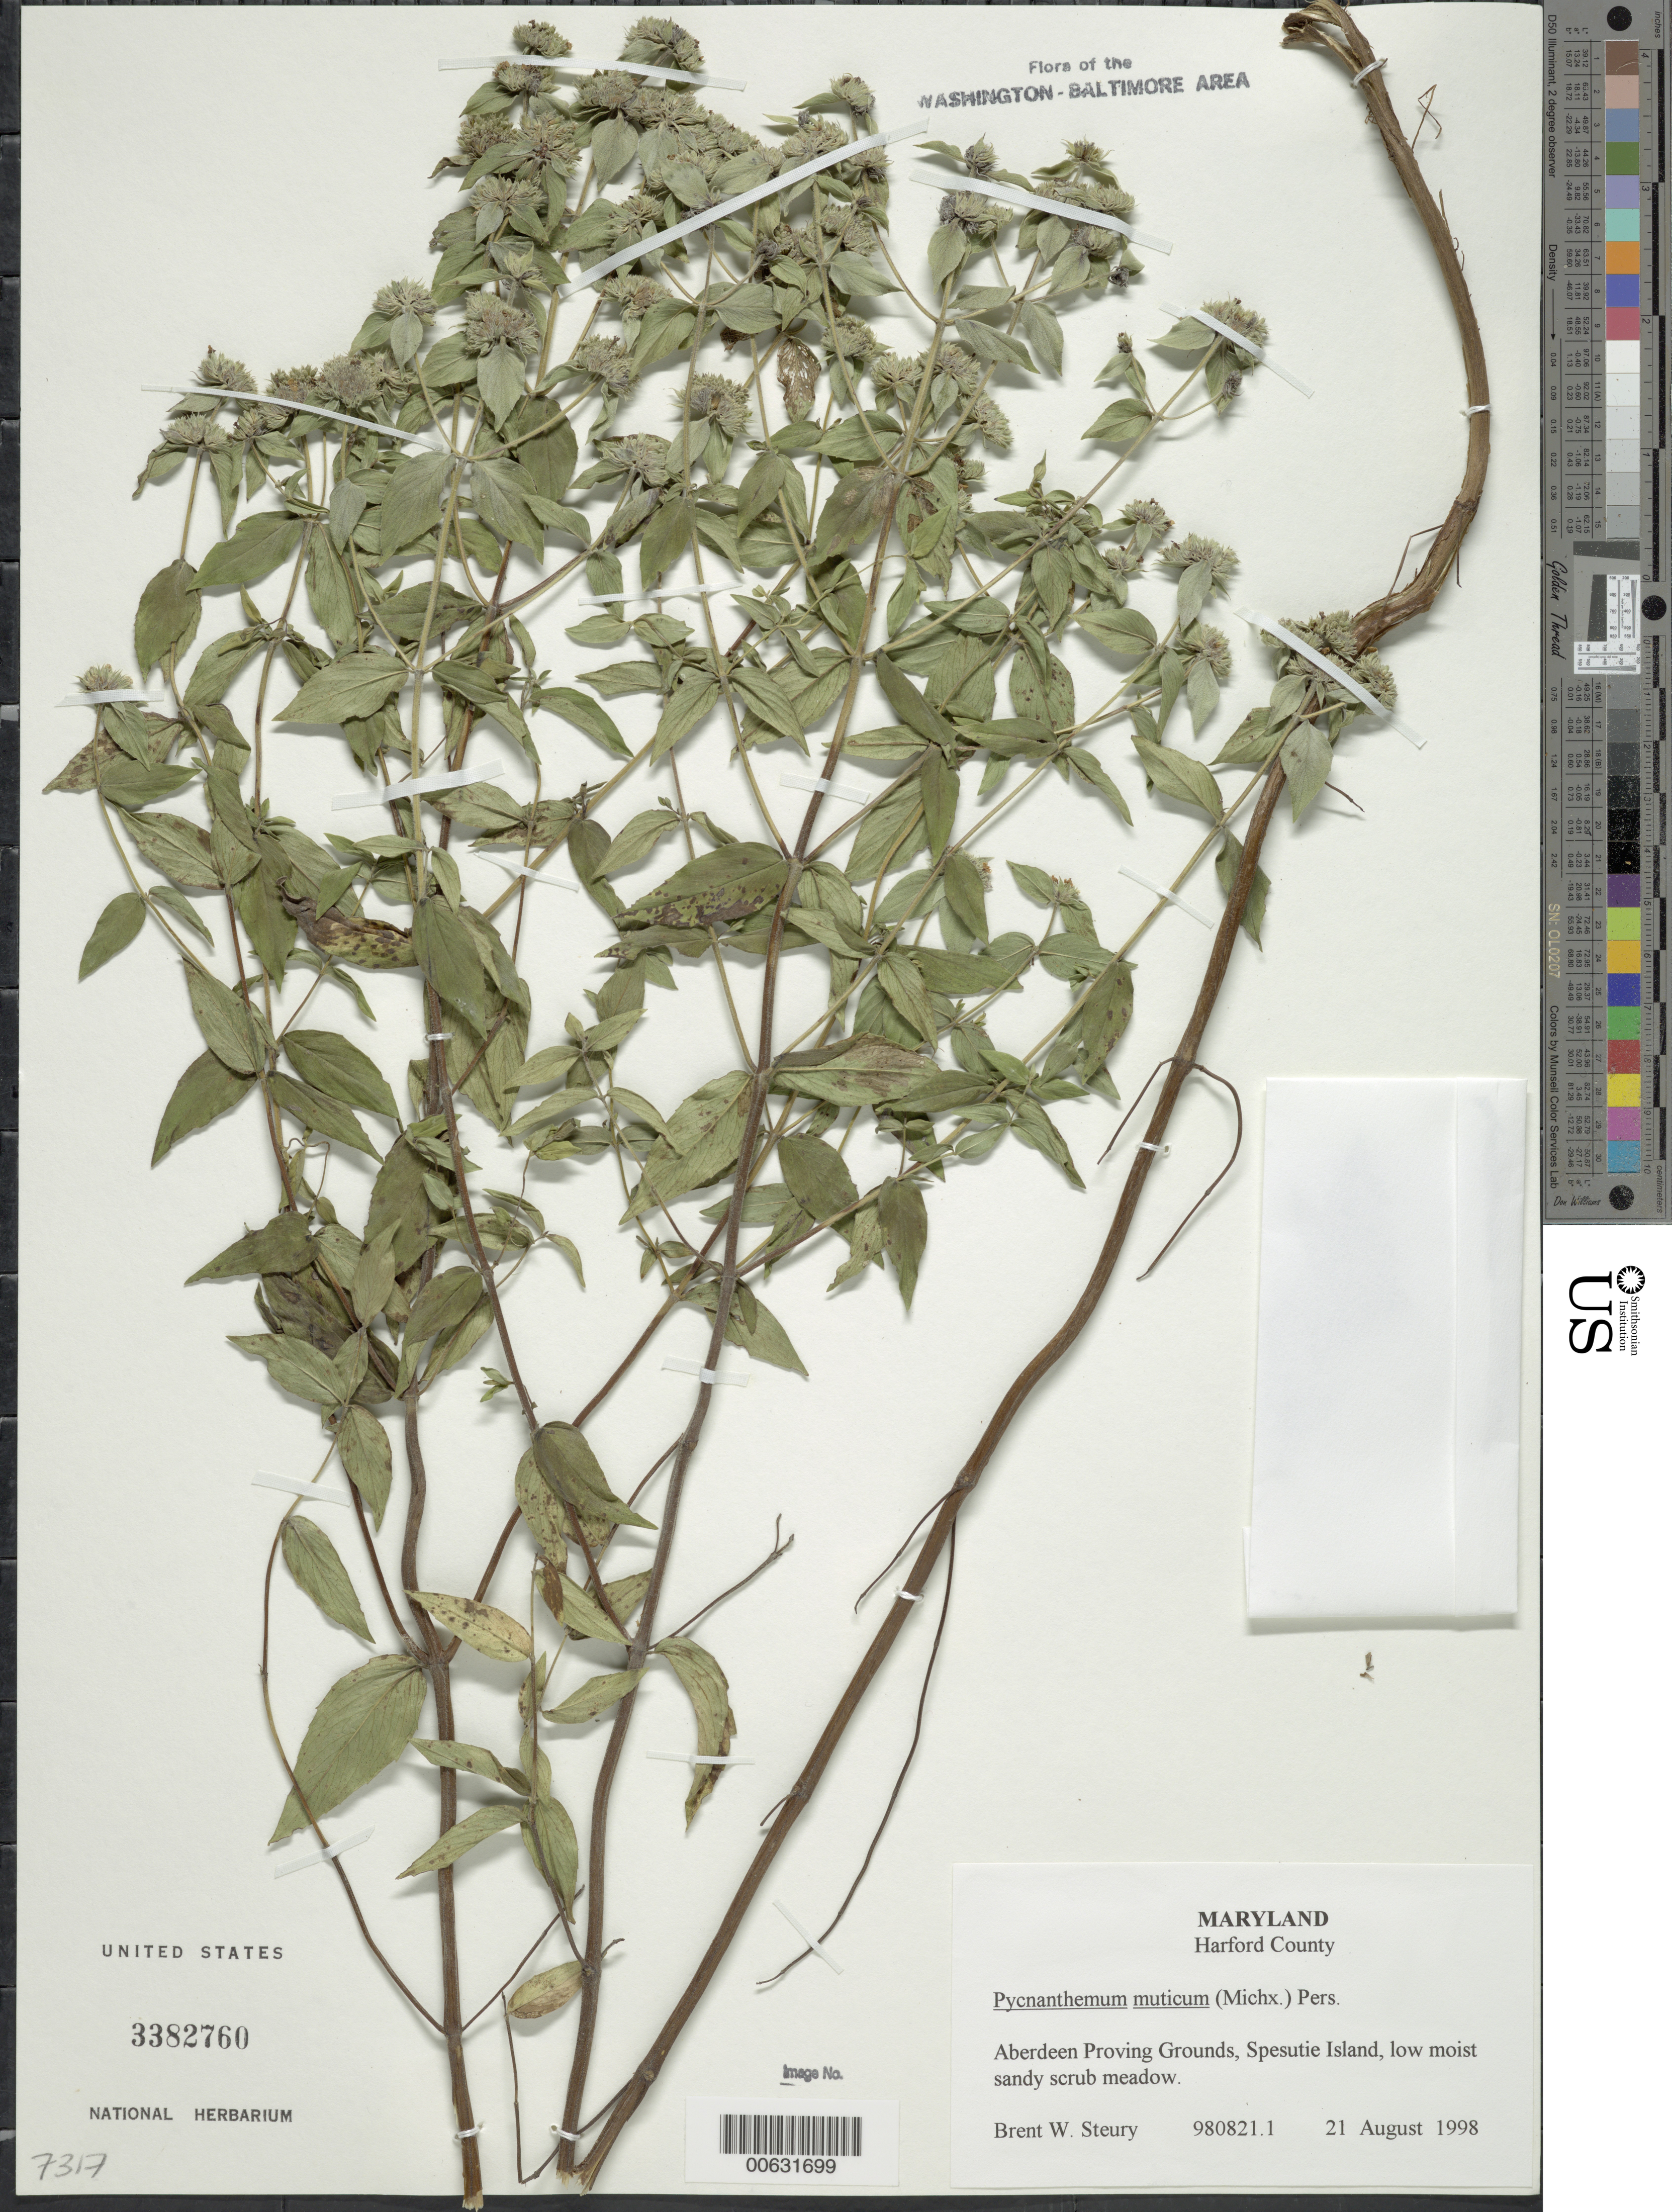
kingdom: Plantae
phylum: Tracheophyta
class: Magnoliopsida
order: Lamiales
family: Lamiaceae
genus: Pycnanthemum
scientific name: Pycnanthemum muticum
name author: (Michx.) Pers.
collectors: B. Steury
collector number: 980821.1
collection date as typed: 21 Aug 1998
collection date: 1998-08-21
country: United States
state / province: Maryland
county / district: Harford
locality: Aberdeen Proving Grounds, Spesutie Island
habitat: Low moist sandy scrub meadow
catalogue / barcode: US 3382760